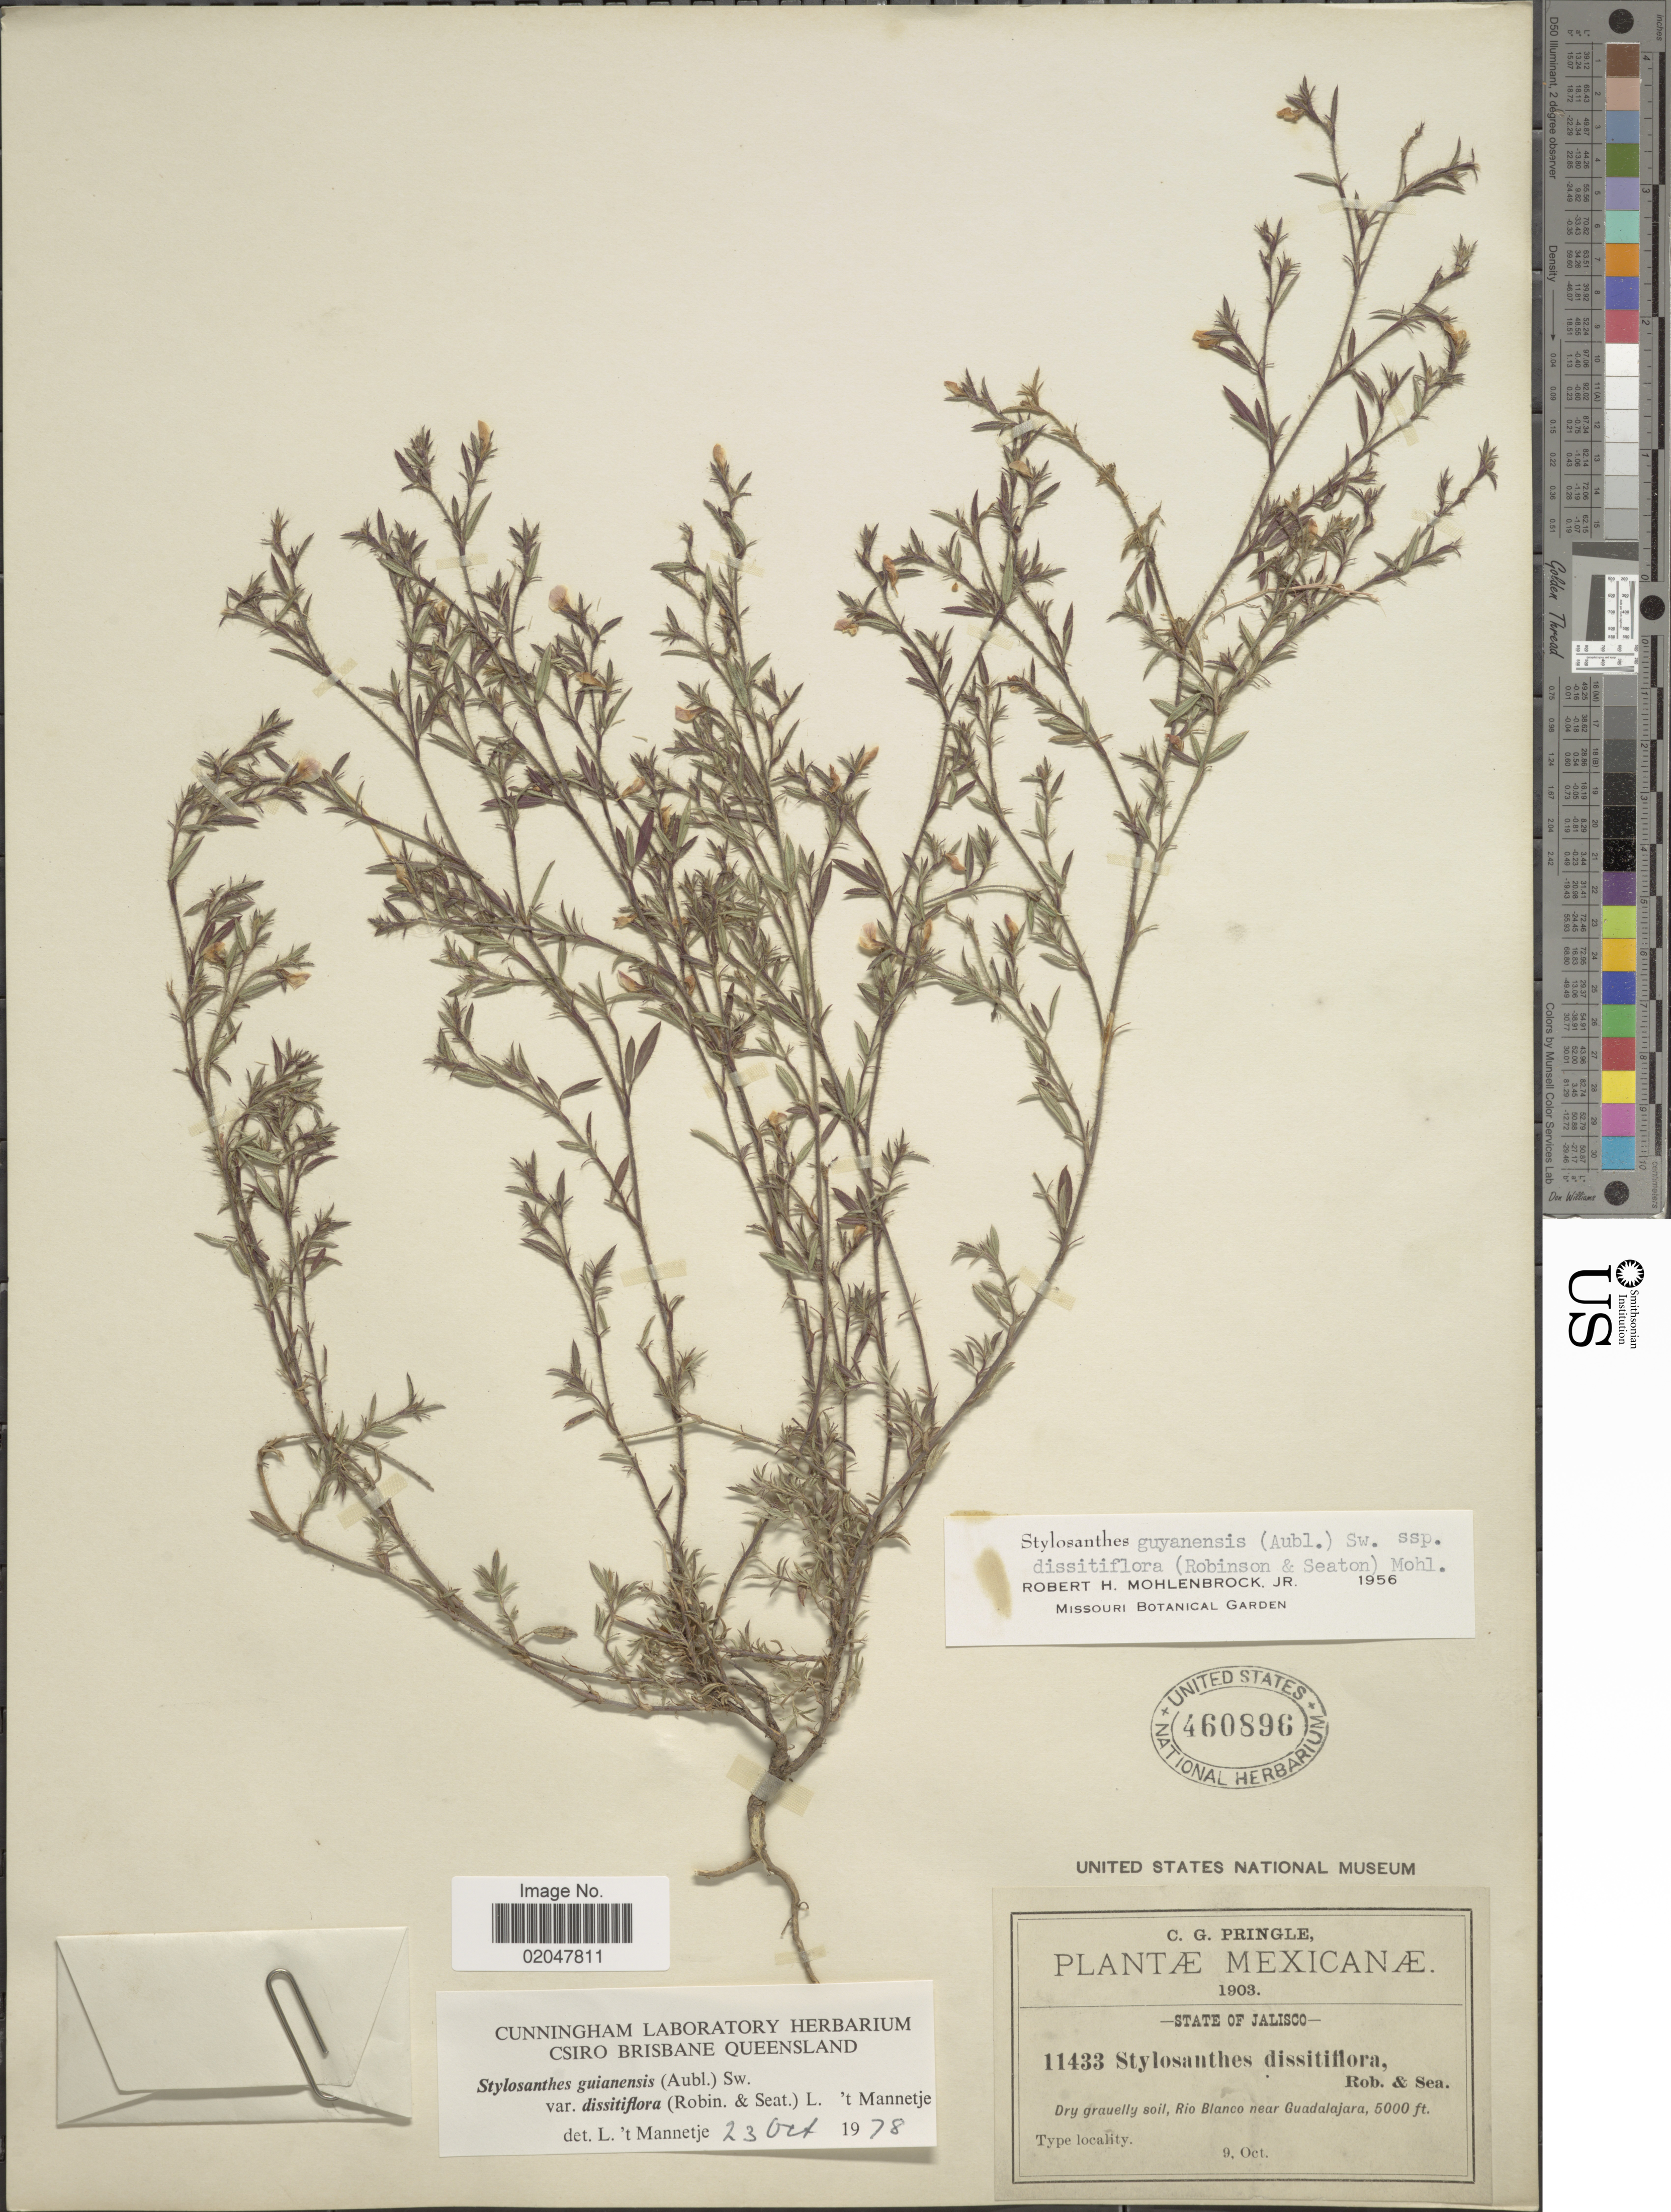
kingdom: Plantae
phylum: Tracheophyta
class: Magnoliopsida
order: Fabales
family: Fabaceae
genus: Stylosanthes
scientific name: Stylosanthes guianensis var. dissitiflora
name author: ( & Seaton) 't Mannetje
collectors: C. G. Pringle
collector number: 11433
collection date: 1903-10-09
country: Mexico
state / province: Jalisco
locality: Dry gravelly soil, Rio Blanco near Guadalajara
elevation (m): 1524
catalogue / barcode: US 460896